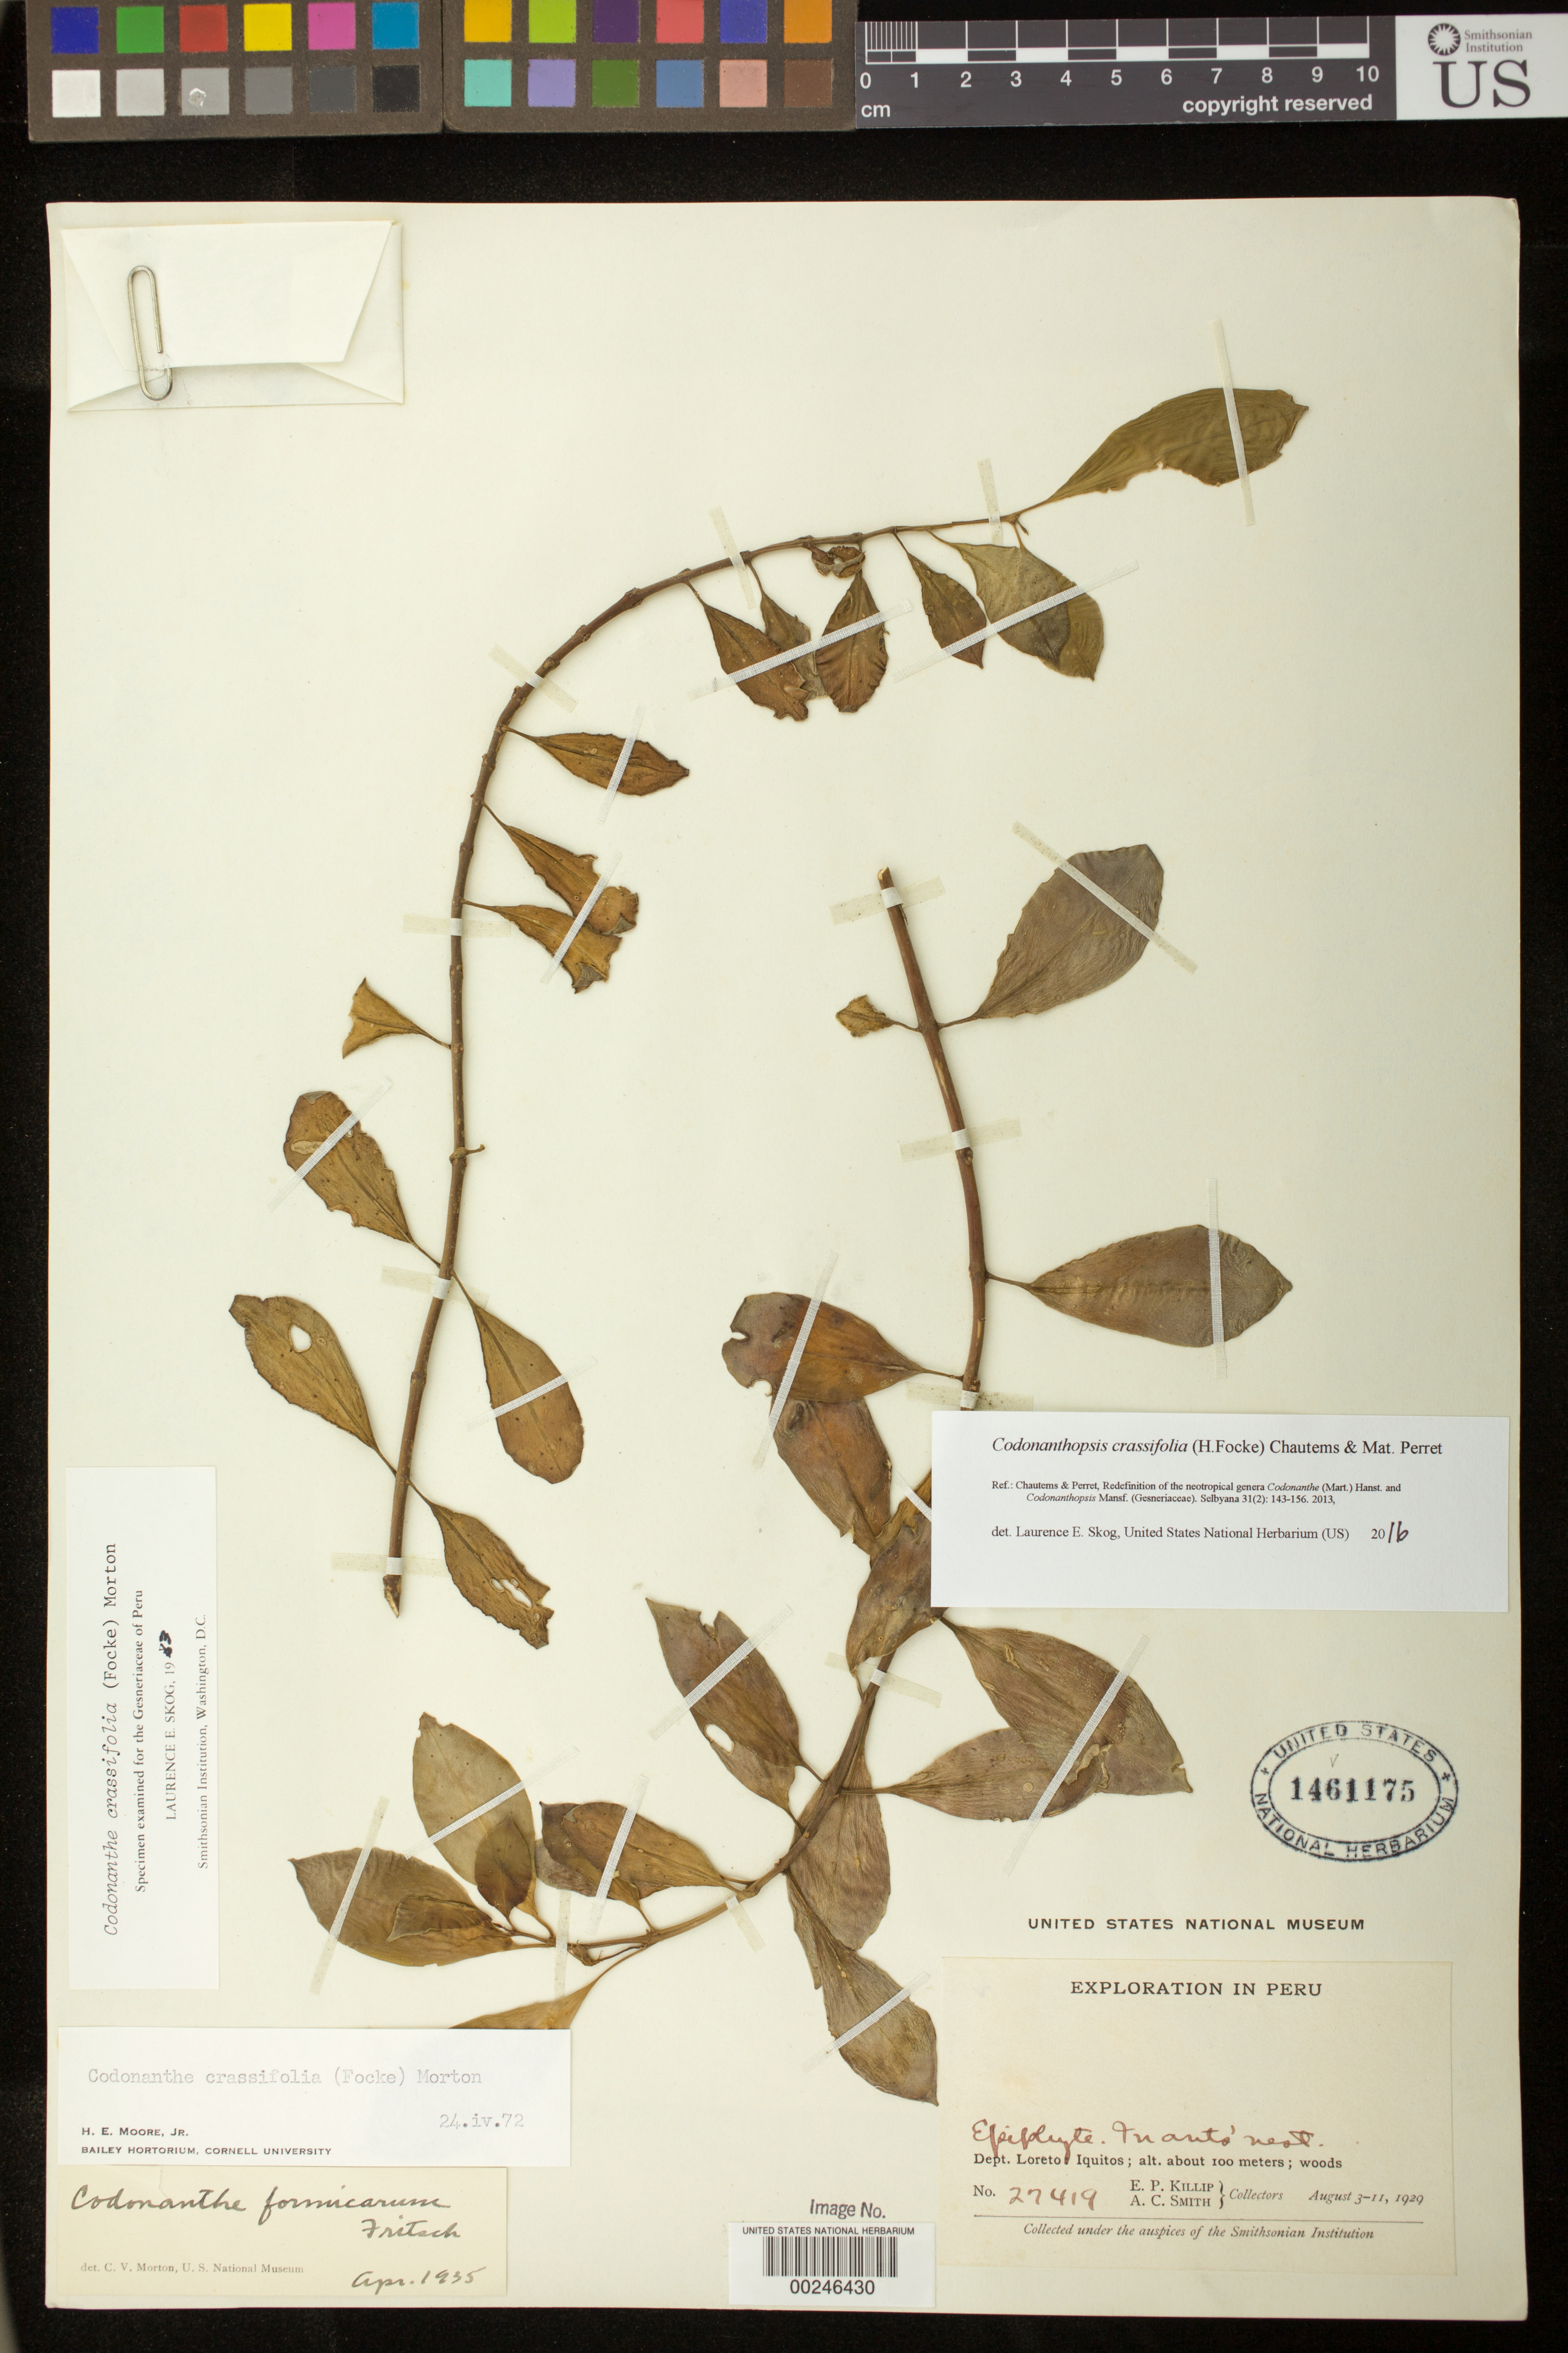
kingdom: Plantae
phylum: Tracheophyta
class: Magnoliopsida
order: Lamiales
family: Gesneriaceae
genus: Codonanthopsis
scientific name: Codonanthopsis crassifolia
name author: (H. Focke) Chautems & Mat.Perret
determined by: Skog, Laurence E.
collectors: E. P. Killip & A. C. Smith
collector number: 27419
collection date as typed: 3-11 Aug 1929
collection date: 1929-08-03/1929-08-11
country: Peru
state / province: Loreto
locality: Iquitos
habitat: Woods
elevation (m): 100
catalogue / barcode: US 1461175